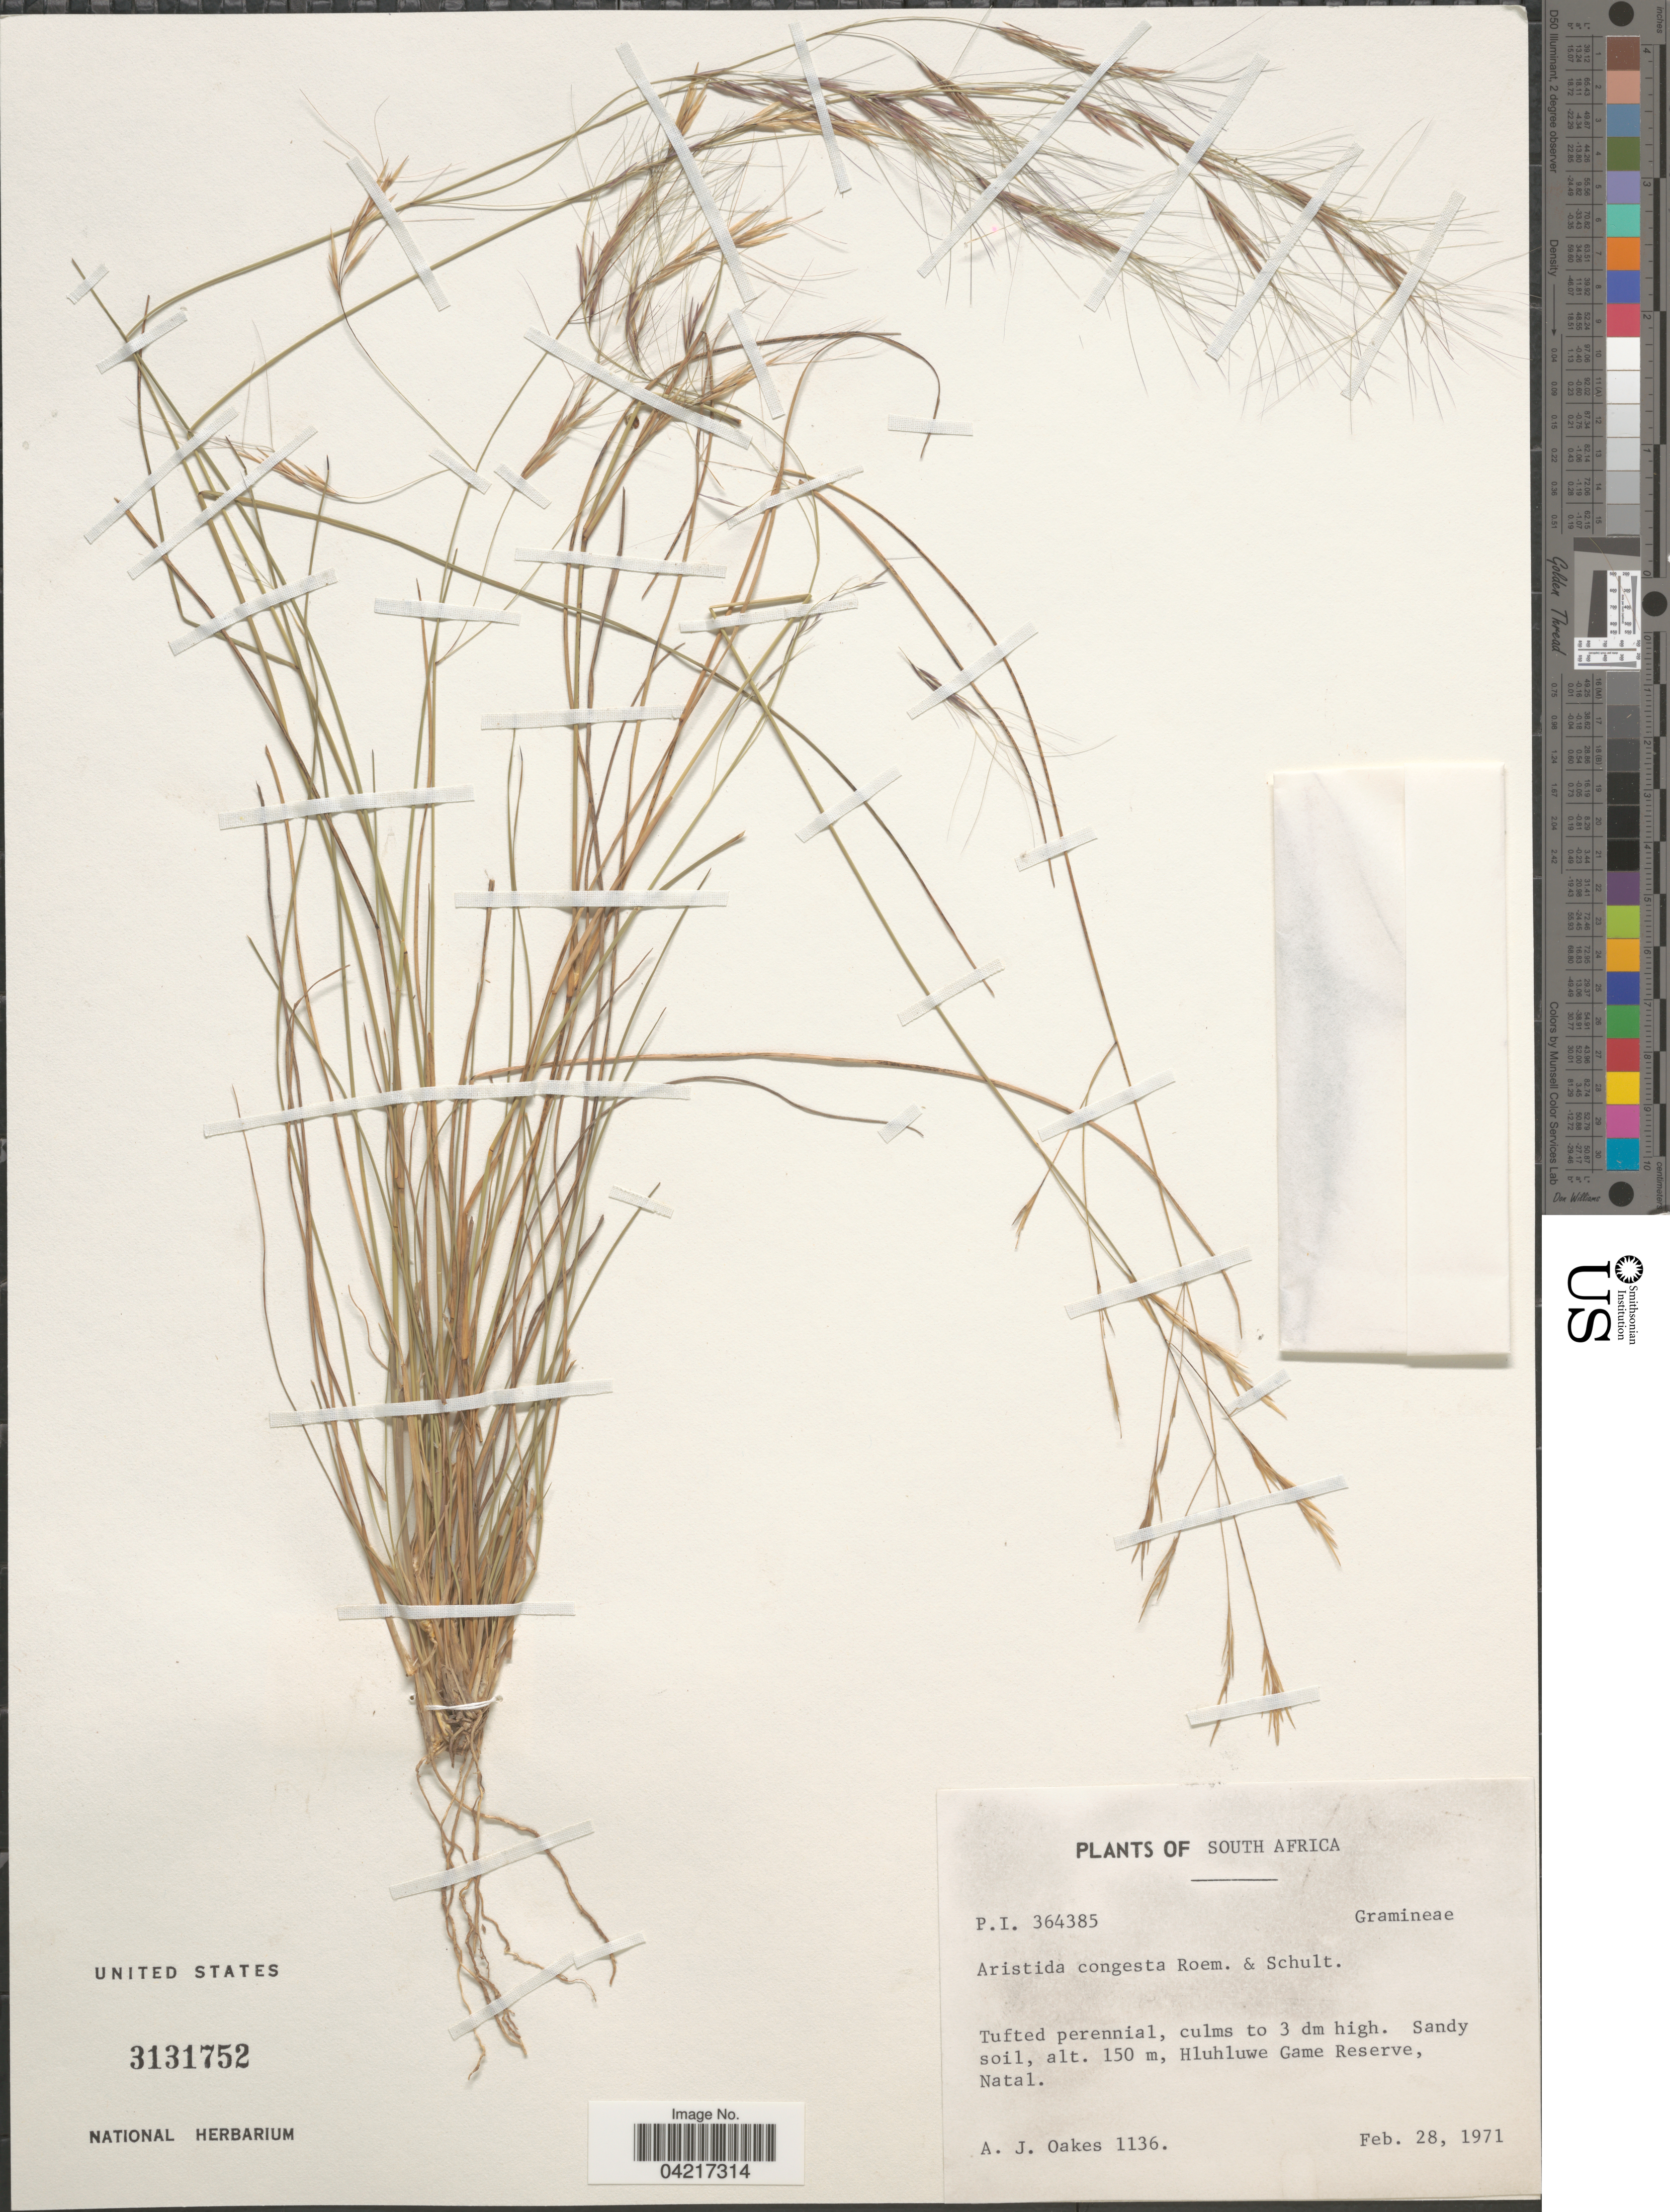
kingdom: Plantae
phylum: Tracheophyta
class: Liliopsida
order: Poales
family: Poaceae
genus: Aristida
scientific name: Aristida congesta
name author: Roem. & Schult.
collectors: A. Oakes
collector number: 1136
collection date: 1971-02-28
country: South Africa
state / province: KwaZulu-Natal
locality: Hluhluwe Game Reserve, Natal.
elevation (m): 150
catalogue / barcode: US 3131752